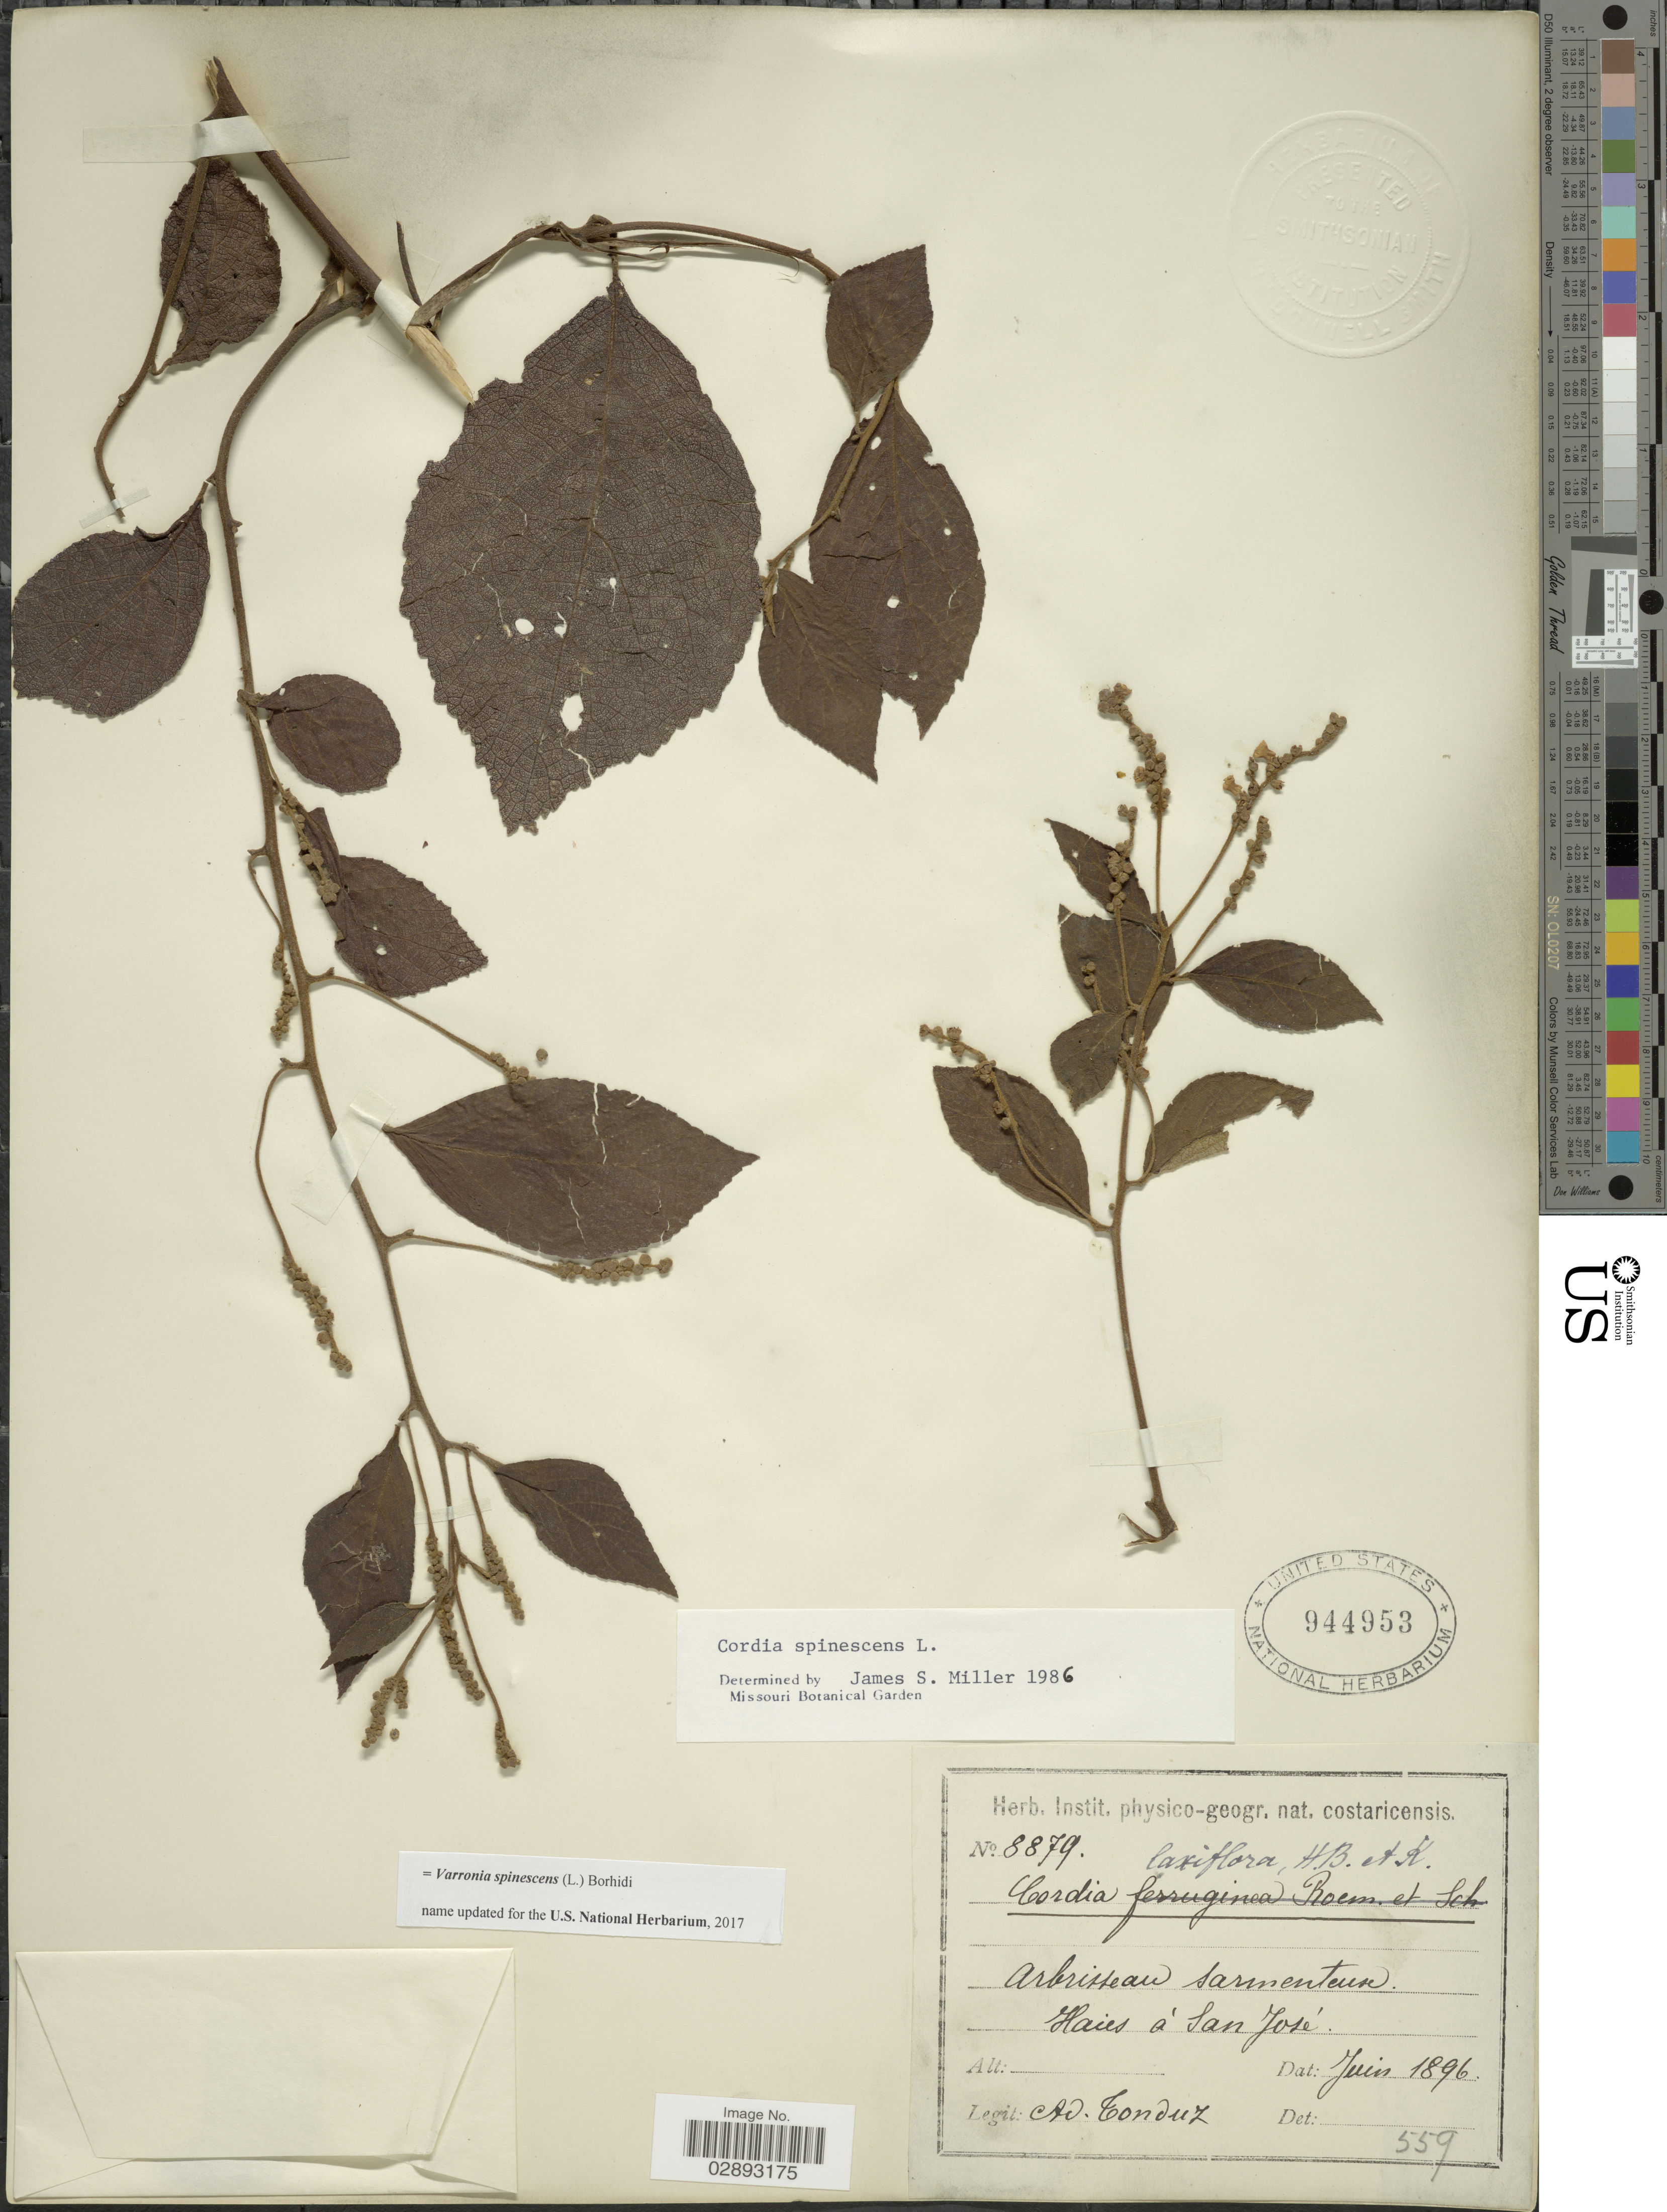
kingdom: Plantae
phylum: Tracheophyta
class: Magnoliopsida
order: Boraginales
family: Cordiaceae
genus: Varronia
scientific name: Varronia spinescens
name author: (L.) Borhidi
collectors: A. Tonduz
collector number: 8879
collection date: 1896-06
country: Costa Rica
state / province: San José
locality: Haies á San José.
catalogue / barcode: US 944953